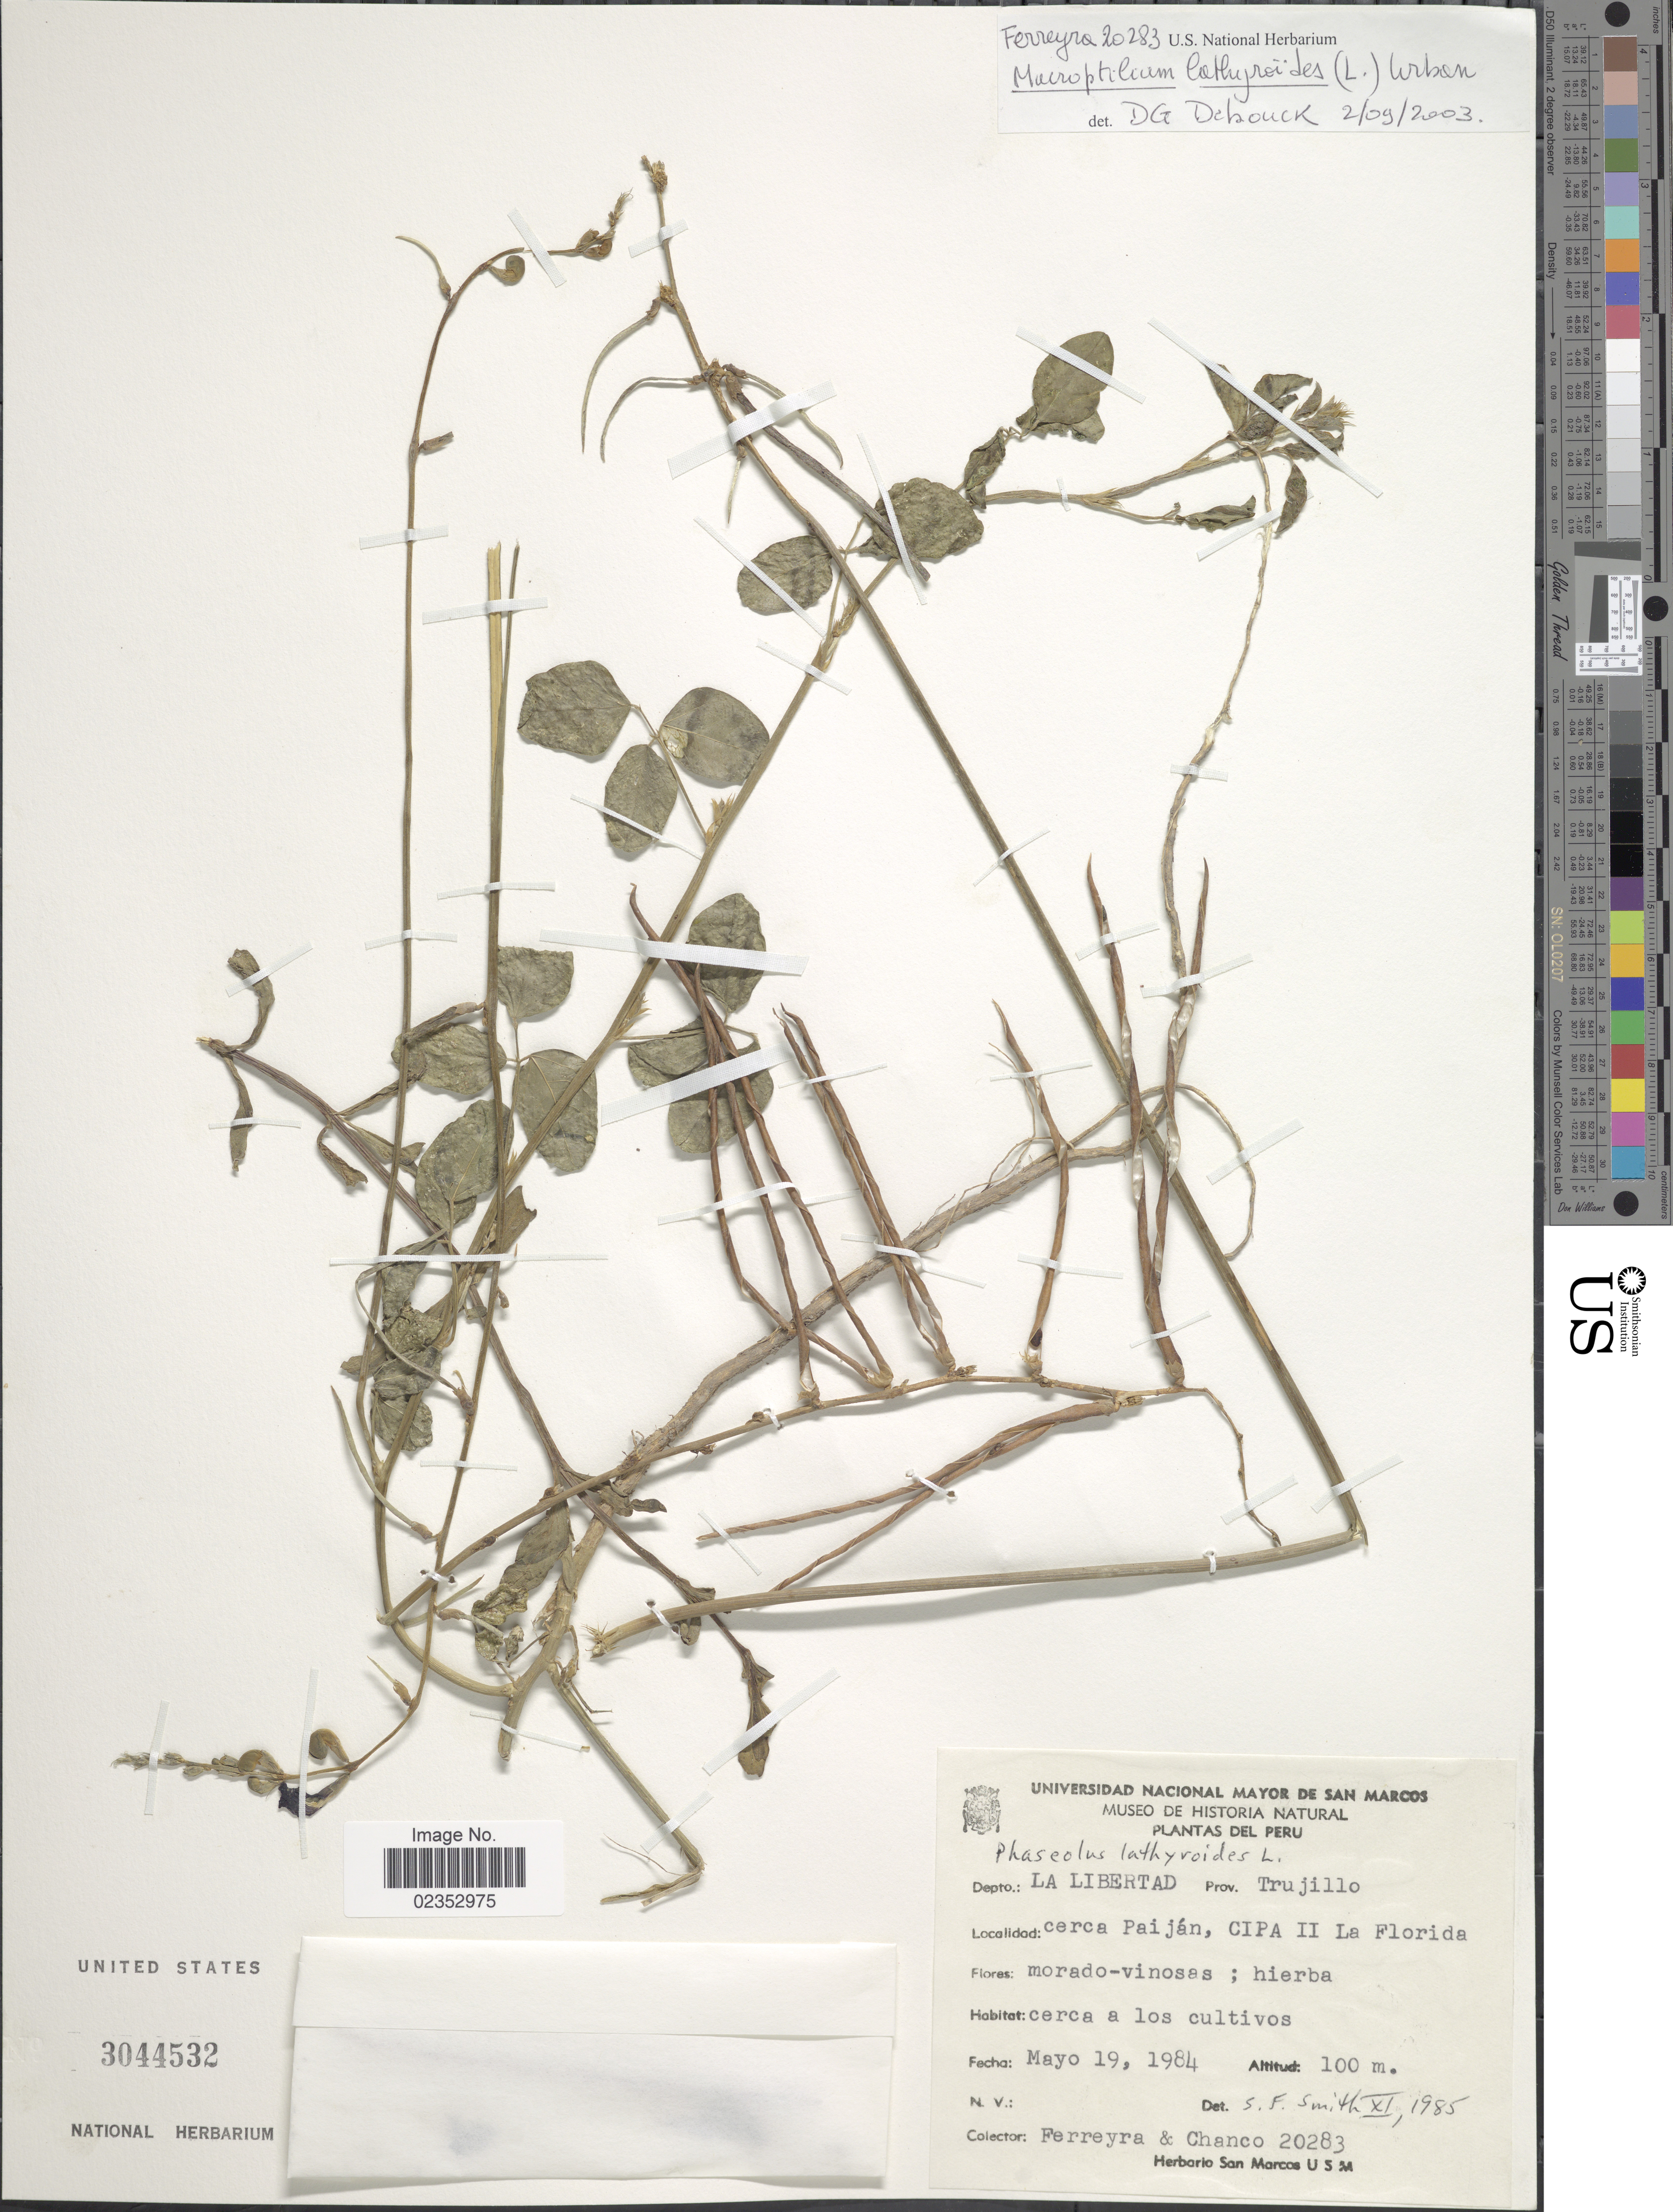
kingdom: Plantae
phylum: Tracheophyta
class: Magnoliopsida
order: Fabales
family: Fabaceae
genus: Phaseolus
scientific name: Phaseolus lathyroides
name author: L.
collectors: Ferreyra & -. Chanco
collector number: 20283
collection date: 1984-05-19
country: Peru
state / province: La Libertad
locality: Depto. La Libertad, Prov. Trujillo, cerca Paiján, CIPA II La Florida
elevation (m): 100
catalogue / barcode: US 3044532